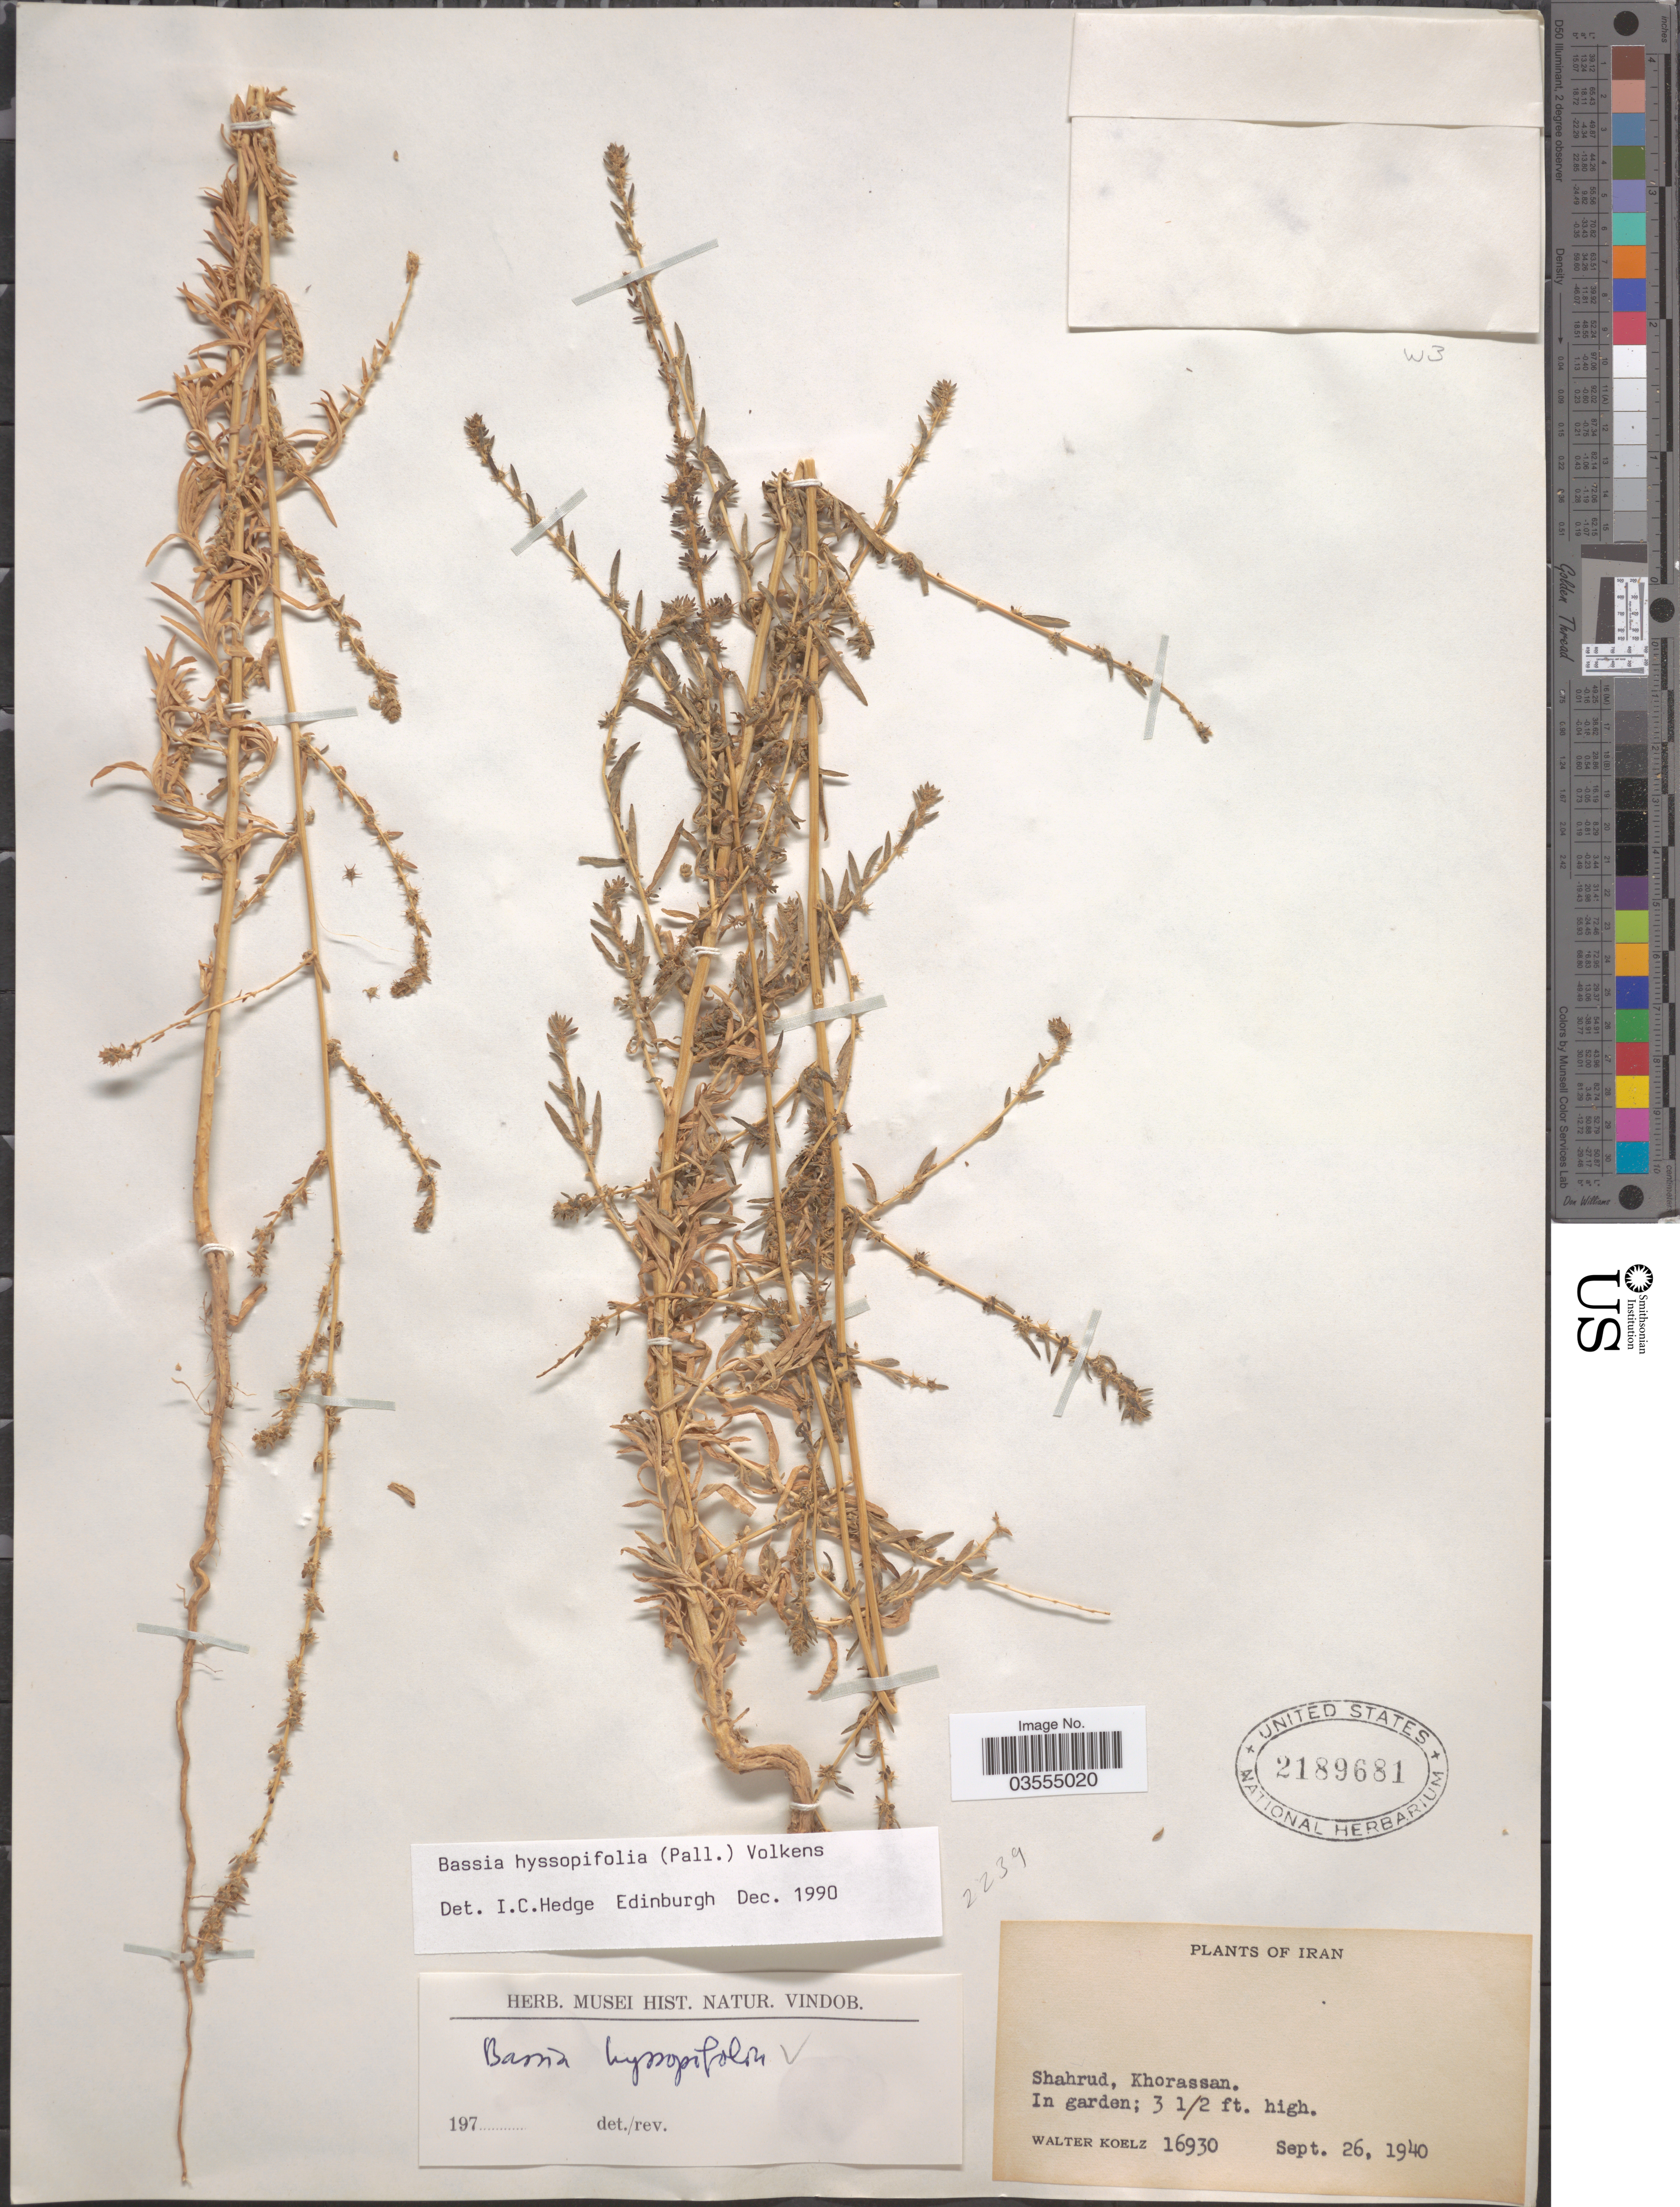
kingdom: Plantae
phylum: Tracheophyta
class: Magnoliopsida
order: Caryophyllales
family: Amaranthaceae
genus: Bassia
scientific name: Bassia hyssopifolia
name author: (Pall.) Kuntze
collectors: W. N. Koelz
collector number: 16930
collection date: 1940-09-26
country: Iran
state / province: Khorasan [obsolete]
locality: Shahrud, Khorassan. In garden.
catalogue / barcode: US 2189681